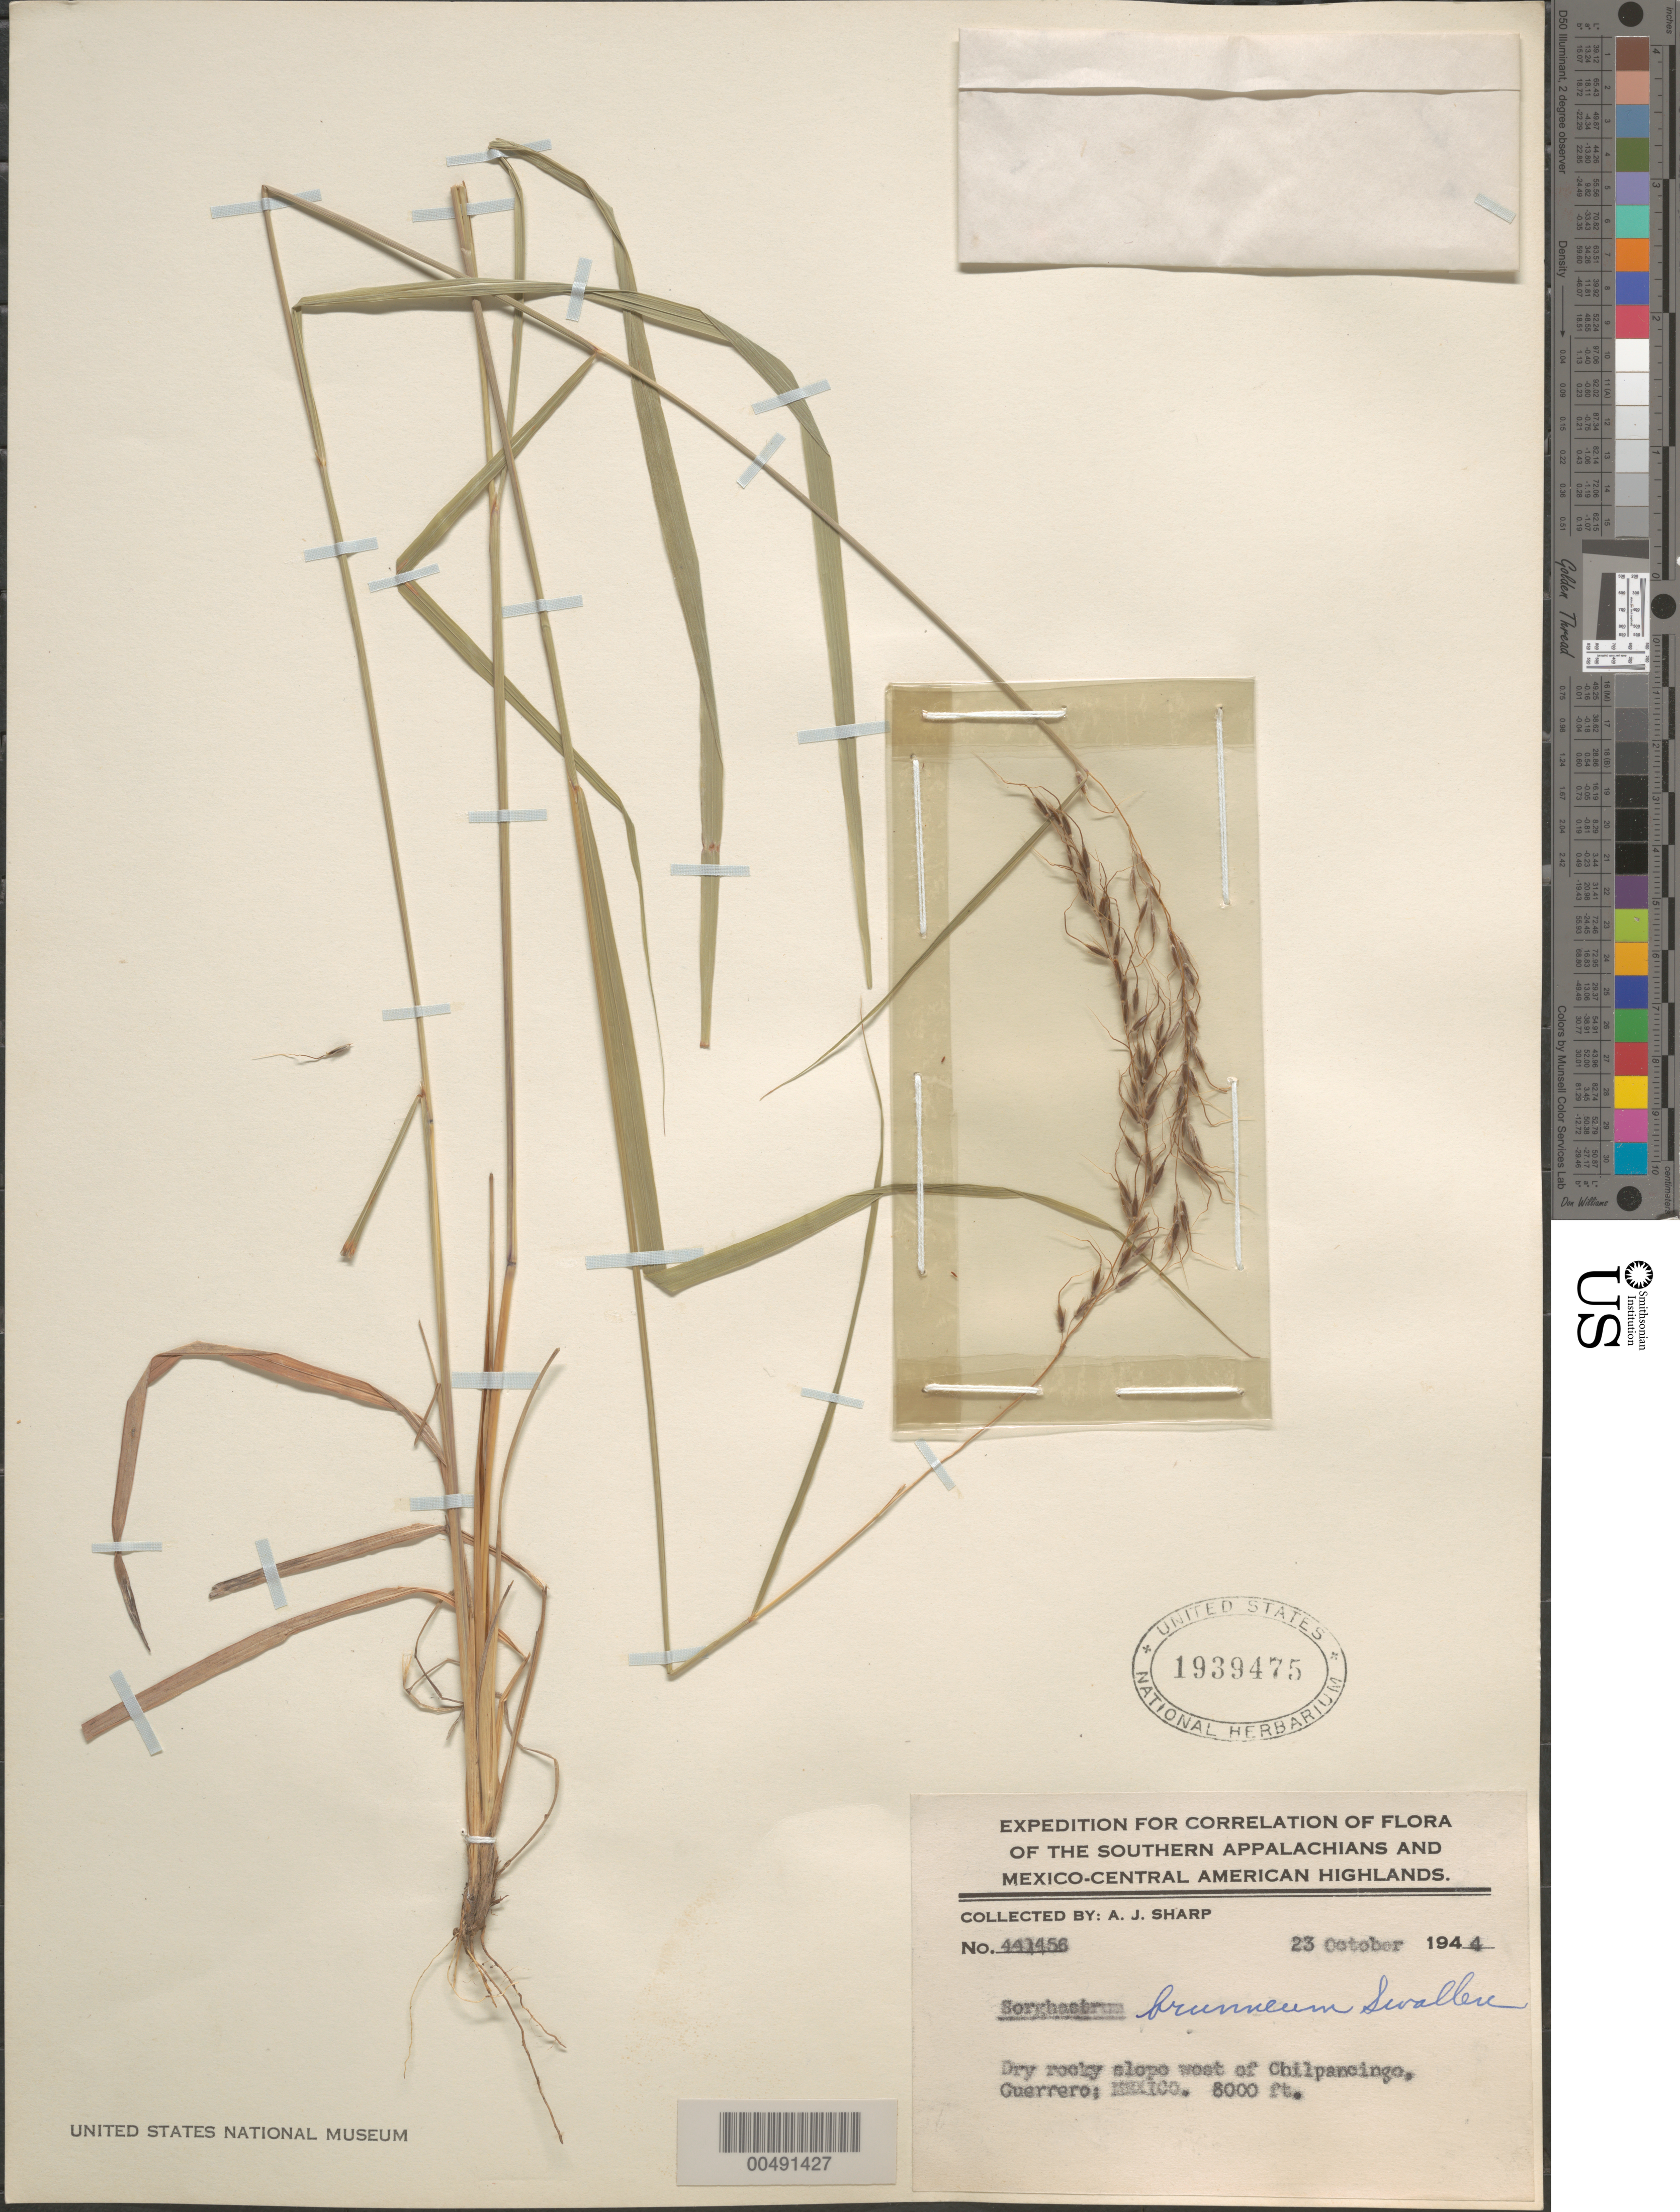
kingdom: Plantae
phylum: Tracheophyta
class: Liliopsida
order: Poales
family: Poaceae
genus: Sorghastrum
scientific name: Sorghastrum brunneum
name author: Swallen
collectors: A. J. Sharp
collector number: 441456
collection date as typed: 23 Oct 1944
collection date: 1944-10-23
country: Mexico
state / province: Guerrero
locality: W of Chilpancingo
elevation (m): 1829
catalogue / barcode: US 1939475